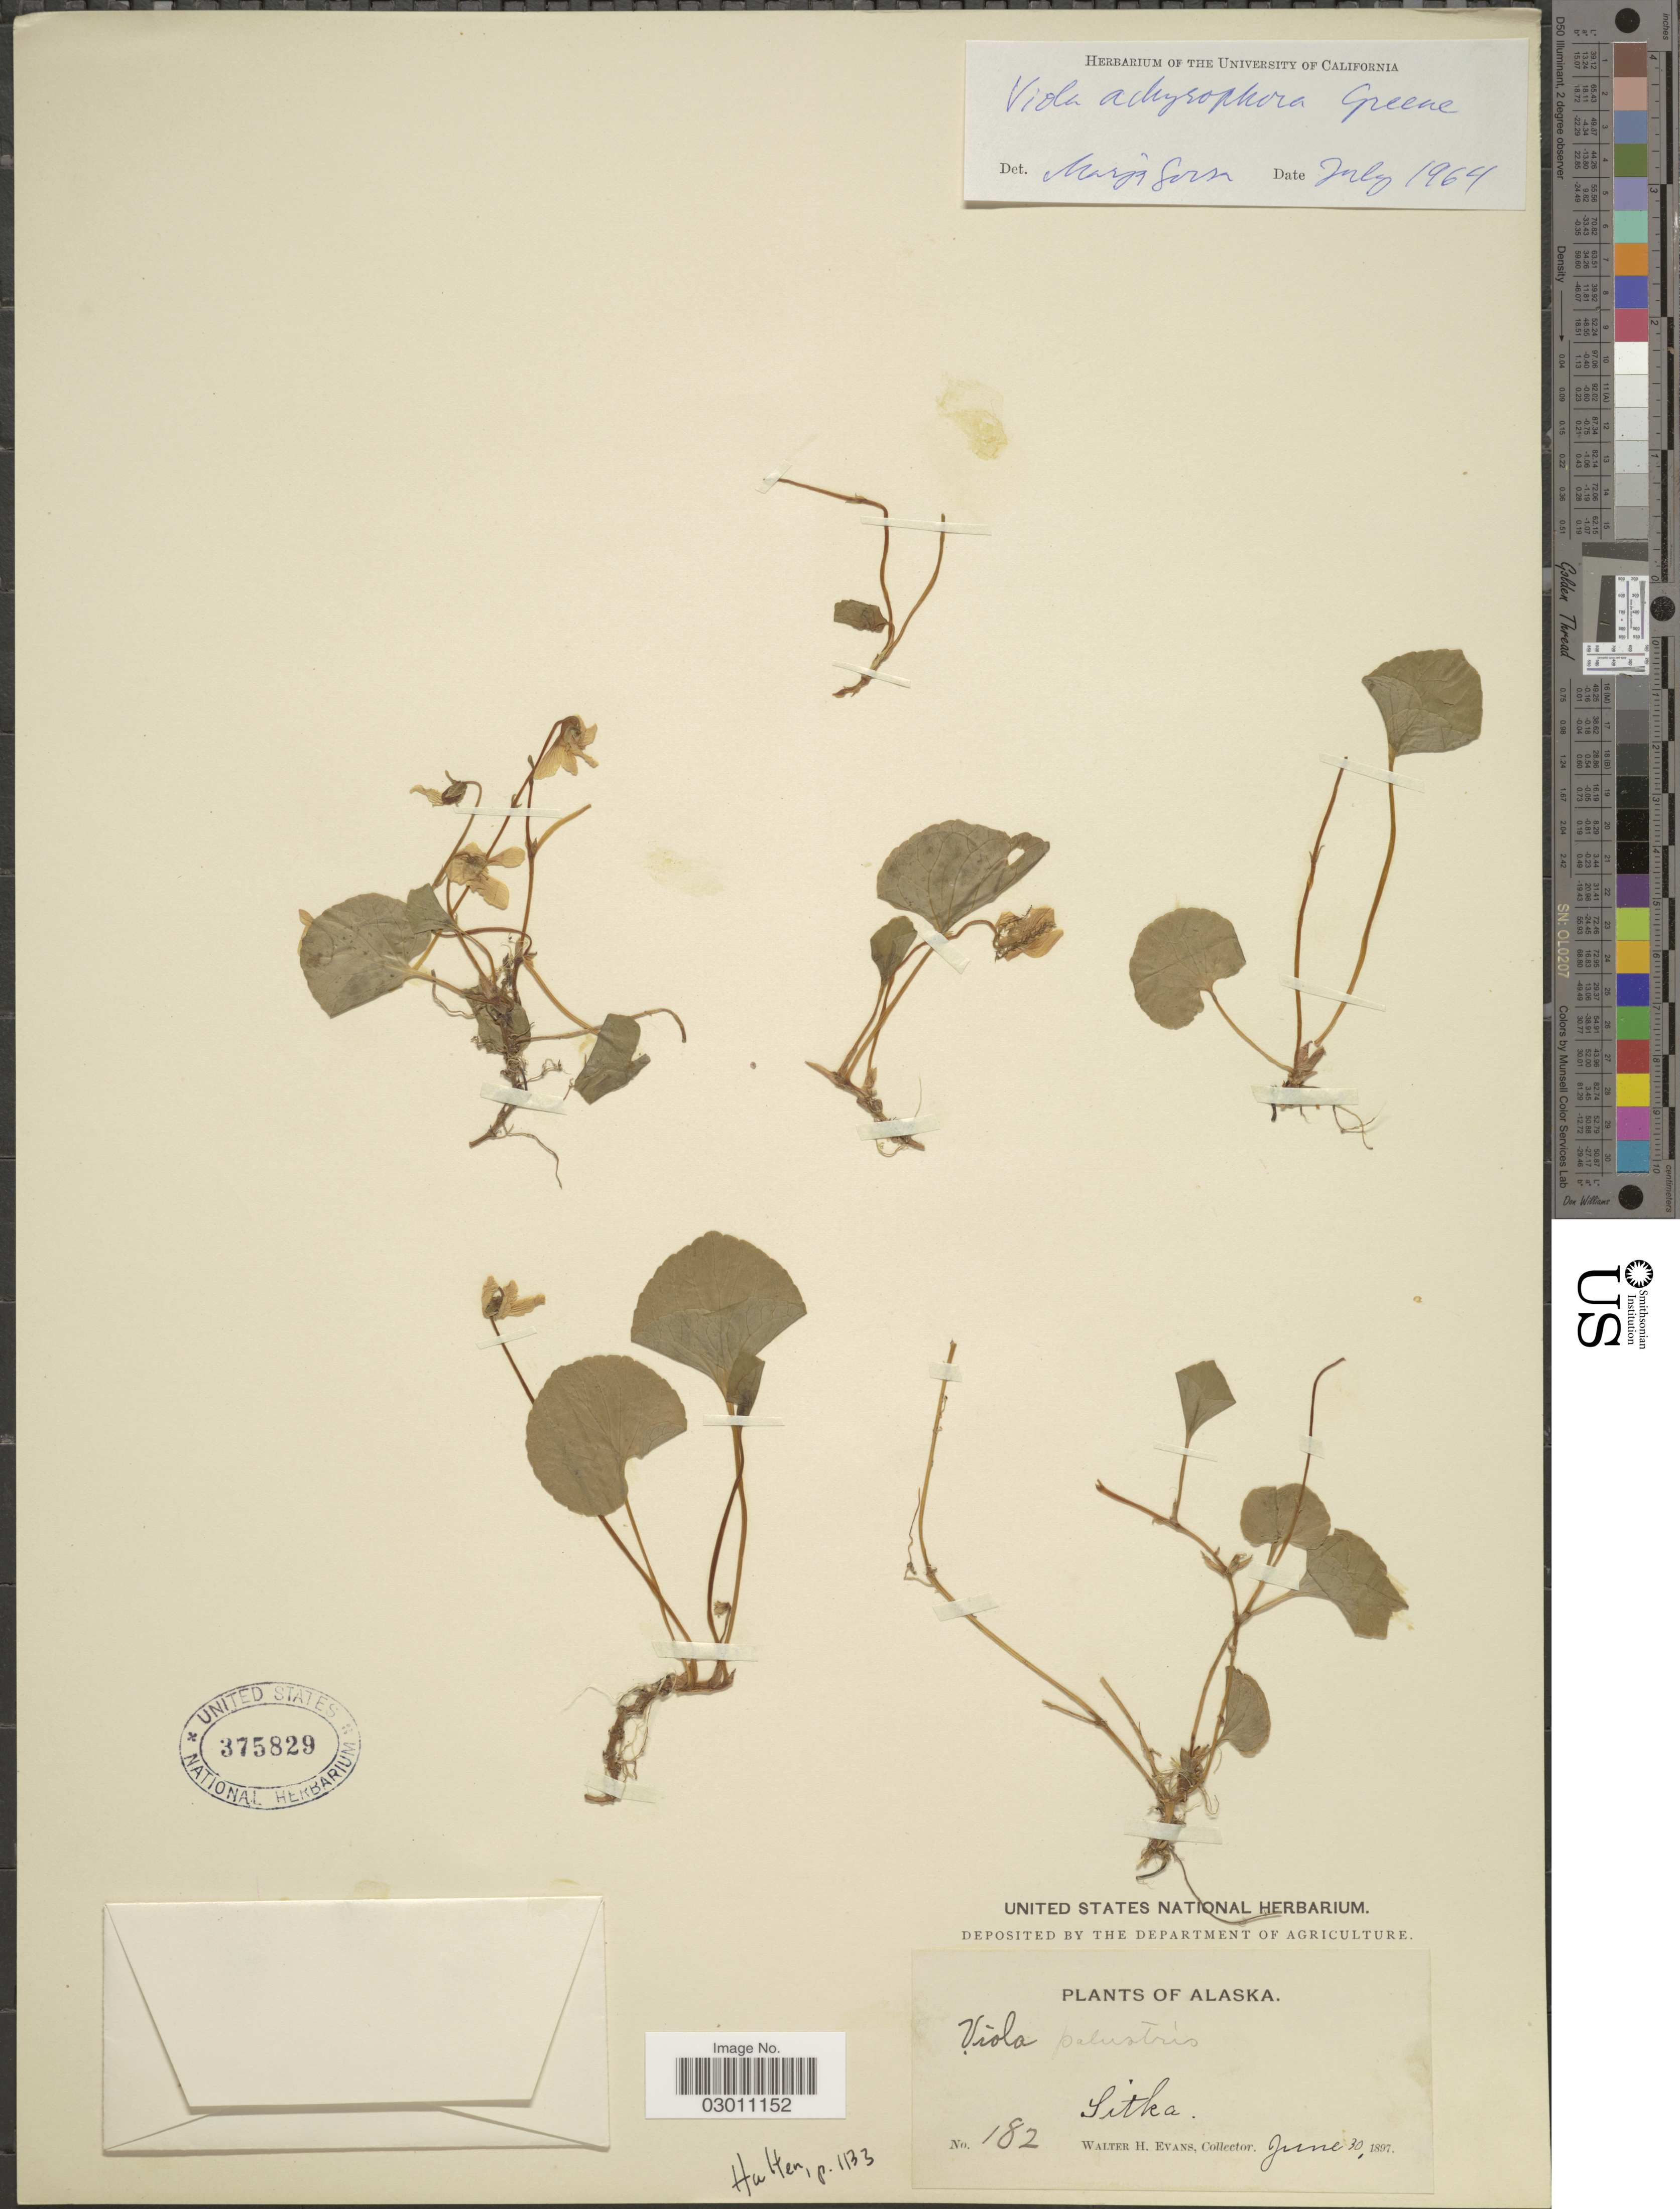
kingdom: Plantae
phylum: Tracheophyta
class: Magnoliopsida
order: Malpighiales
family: Violaceae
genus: Viola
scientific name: Viola achyrophora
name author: Greene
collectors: W. H. Evans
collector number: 182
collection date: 1897-06-30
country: United States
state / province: Alaska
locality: Sitka.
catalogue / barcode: US 278529